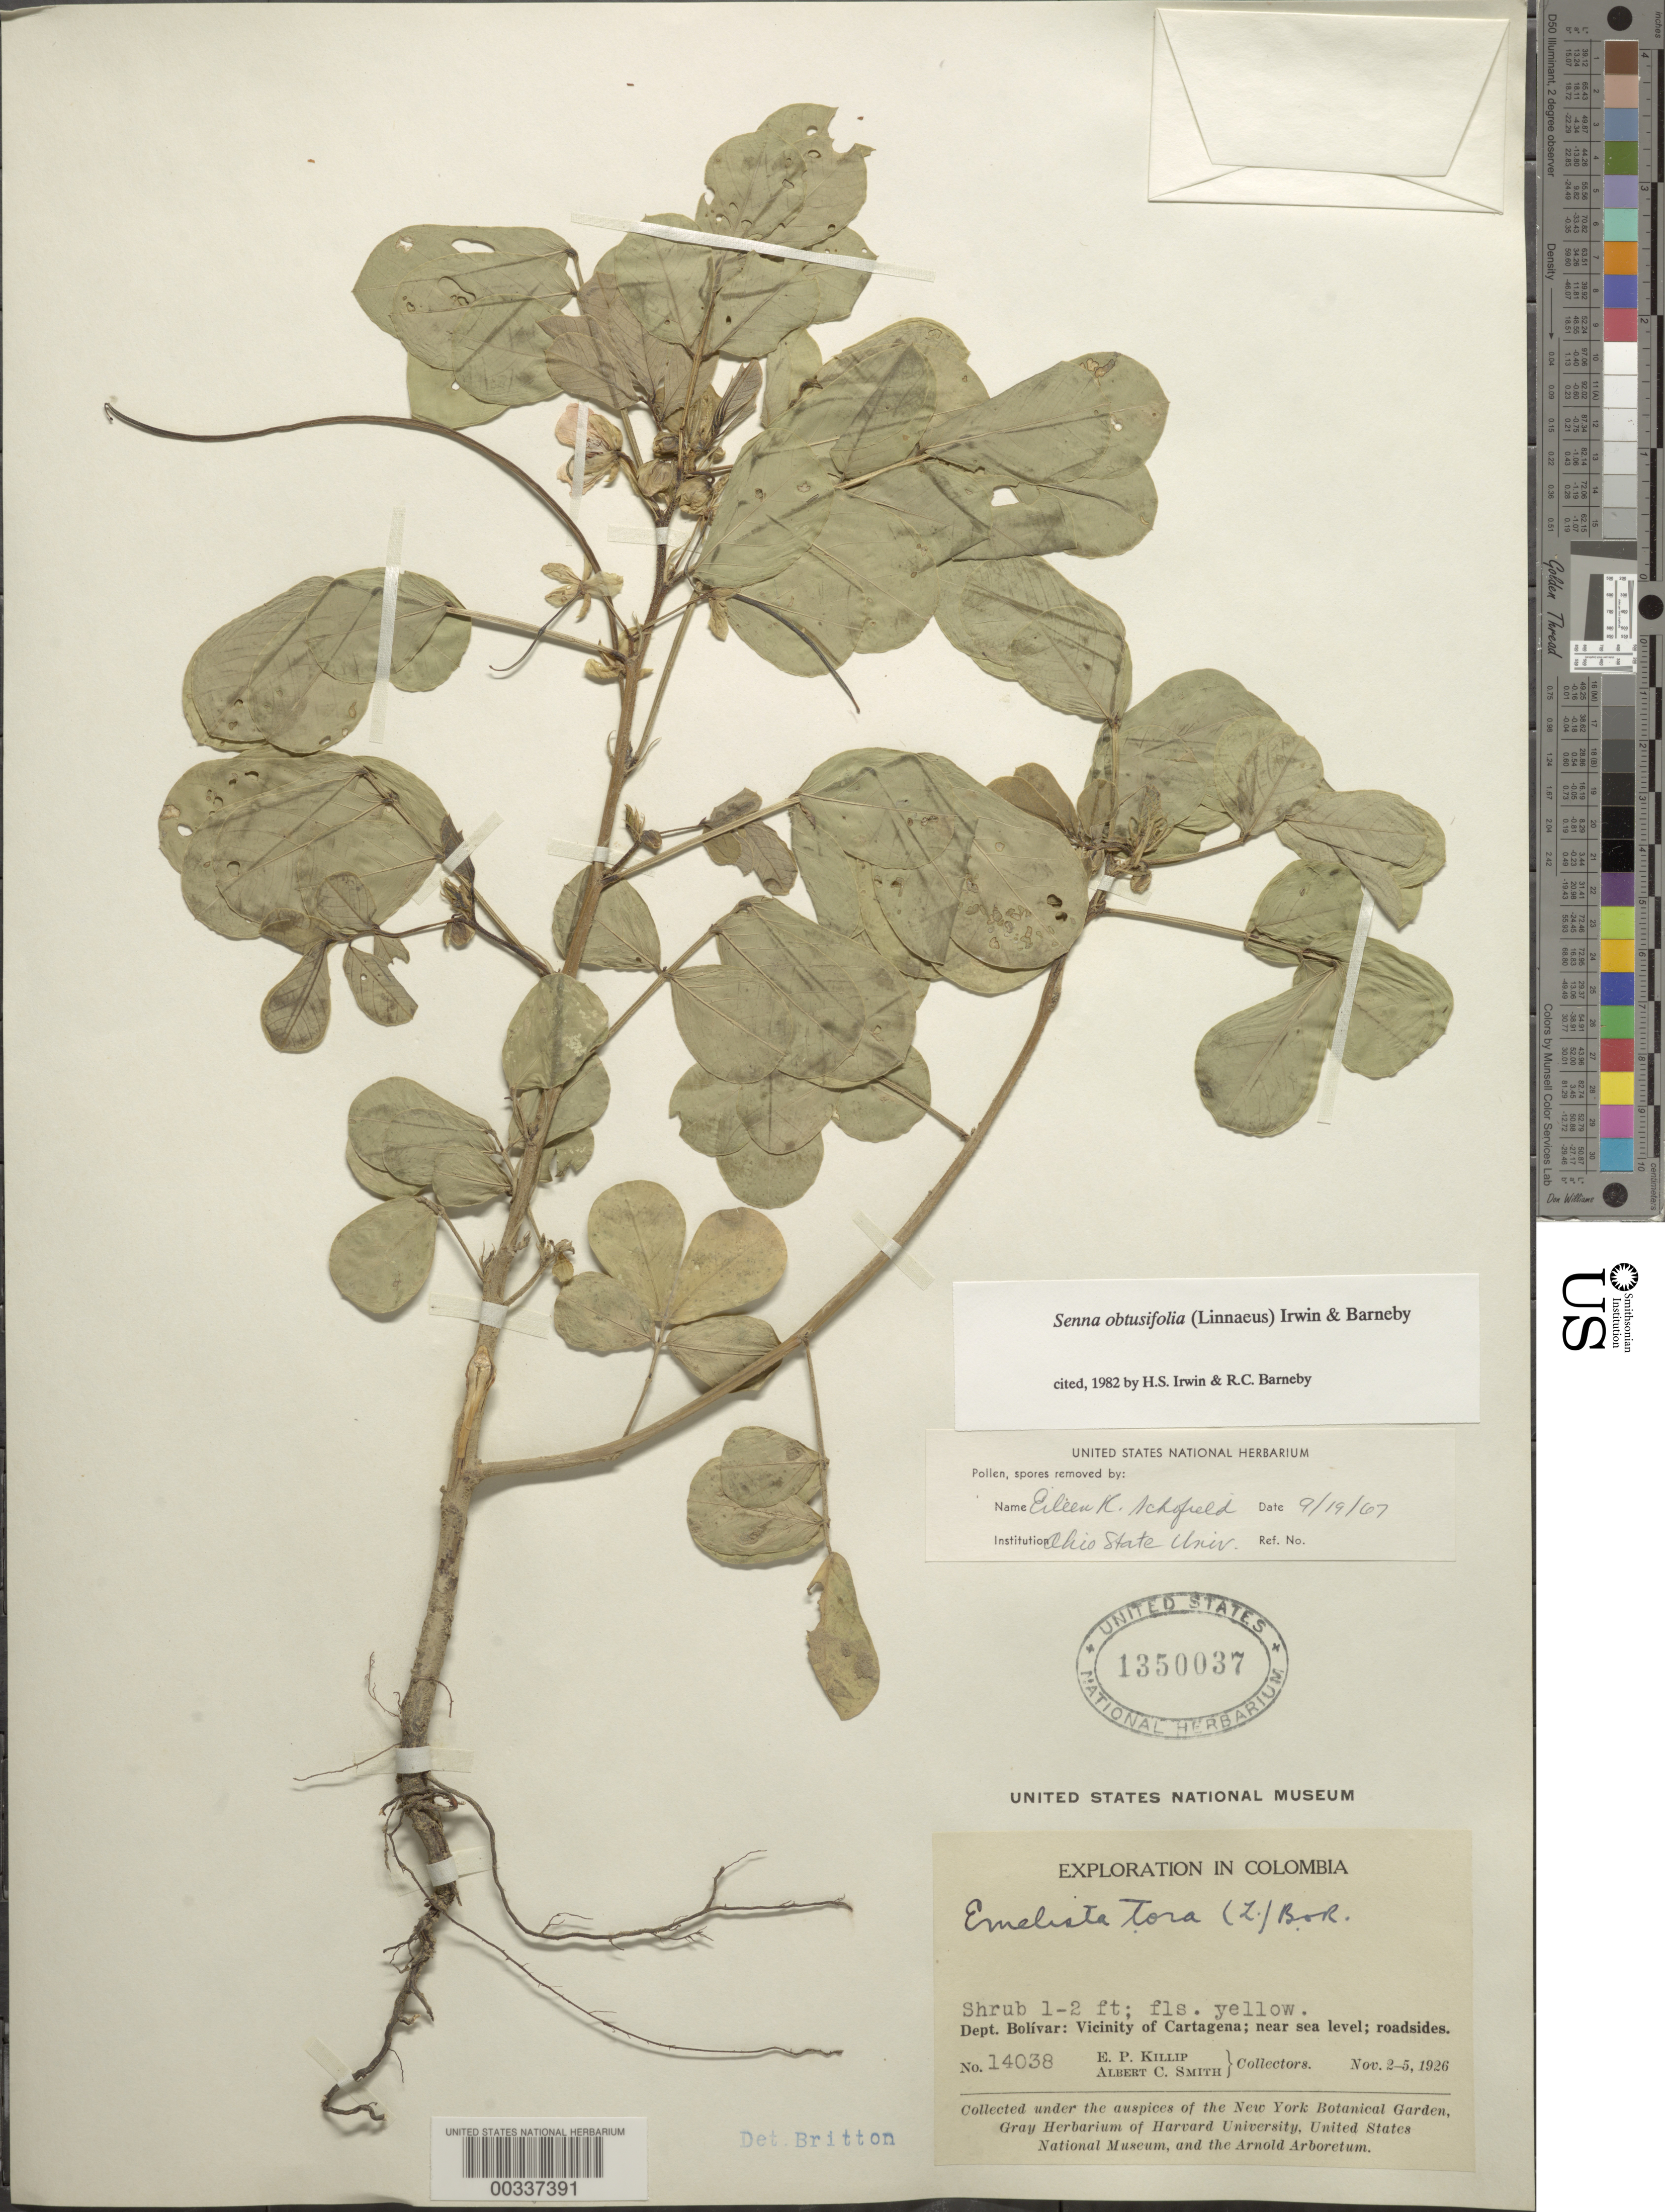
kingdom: Plantae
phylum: Tracheophyta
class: Magnoliopsida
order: Fabales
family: Fabaceae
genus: Senna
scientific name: Senna obtusifolia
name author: (L.) H.S. Irwin & Barneby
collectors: E. P. Killip & A. C. Smith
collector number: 14038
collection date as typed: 02 Nov 1926 to 05 Nov 1926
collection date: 1926-11-02/1926-11-05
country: Colombia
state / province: Bolívar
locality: Vicinity of Cartagena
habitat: Roadsides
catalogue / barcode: US 1350037